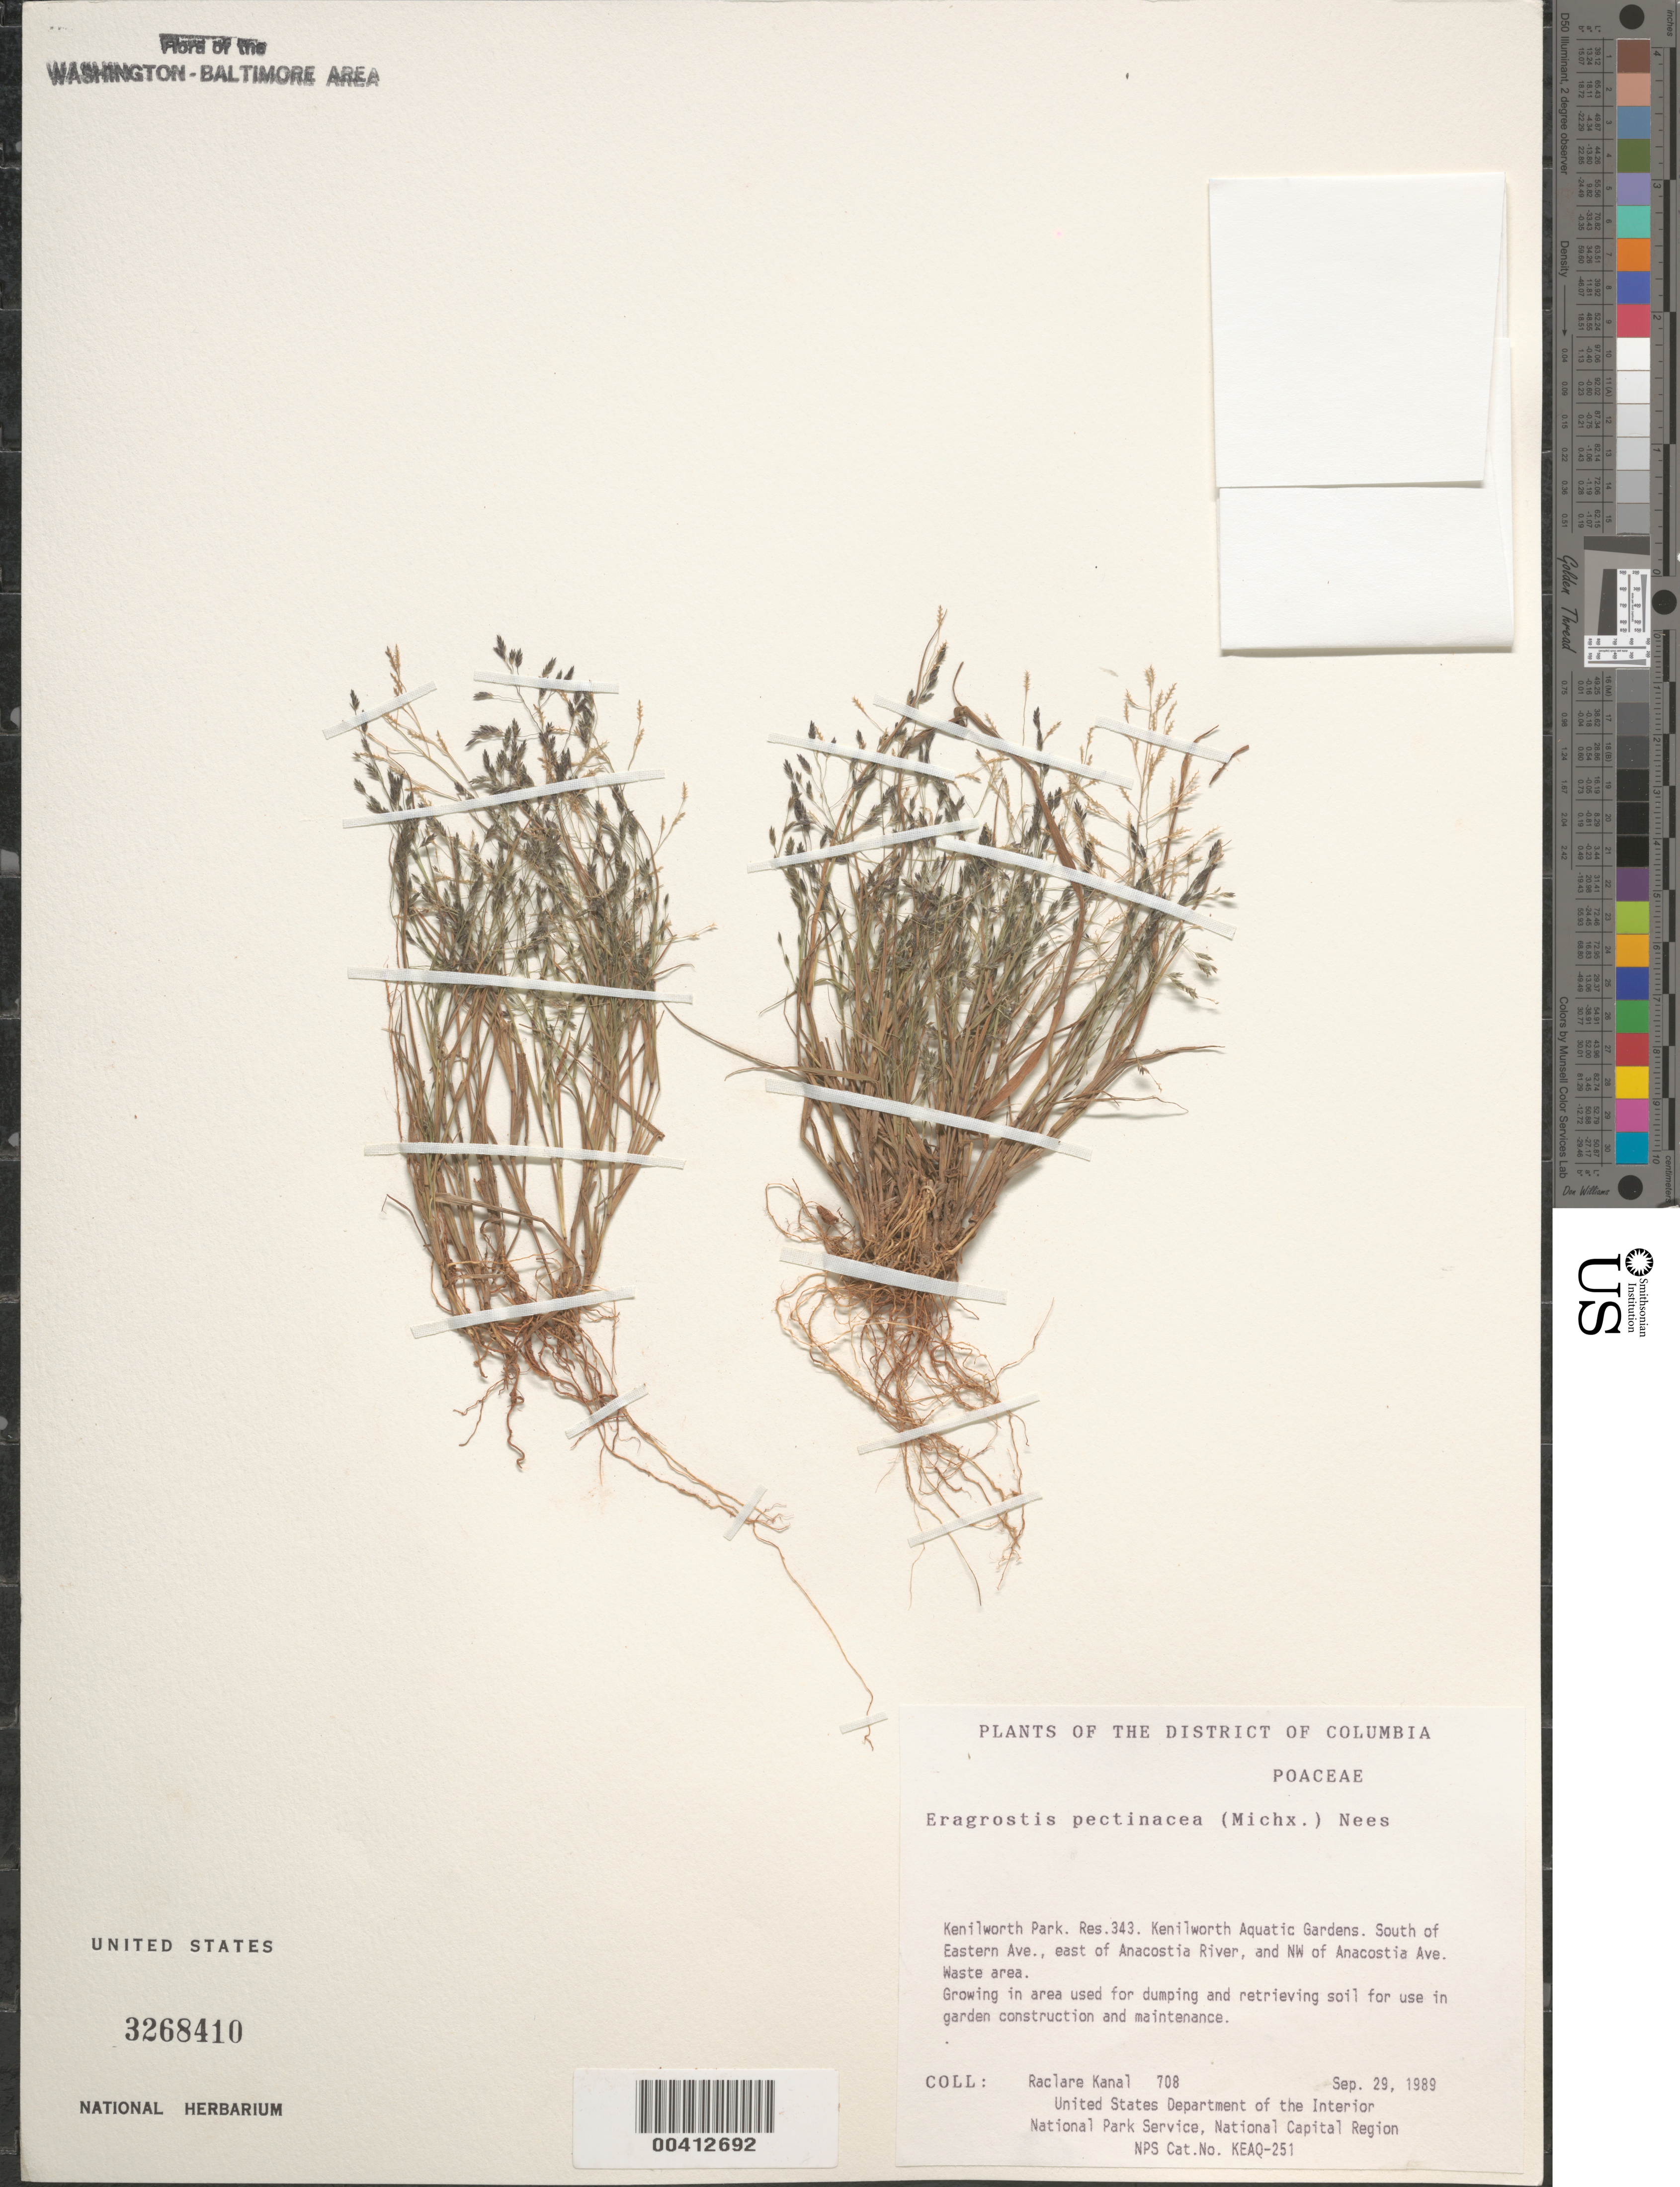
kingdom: Plantae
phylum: Tracheophyta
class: Liliopsida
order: Poales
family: Poaceae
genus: Eragrostis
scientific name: Eragrostis pectinacea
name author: (Michx.) Nees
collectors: R. Kanal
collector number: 708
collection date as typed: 29 Sep 1989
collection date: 1989-09-29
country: United States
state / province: District of Columbia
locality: Kenilworth Park, Res 343, SW of Eastern Ave, E of Anacostia River, NW of Anacostia Ave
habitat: Waste area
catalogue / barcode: US 3268410